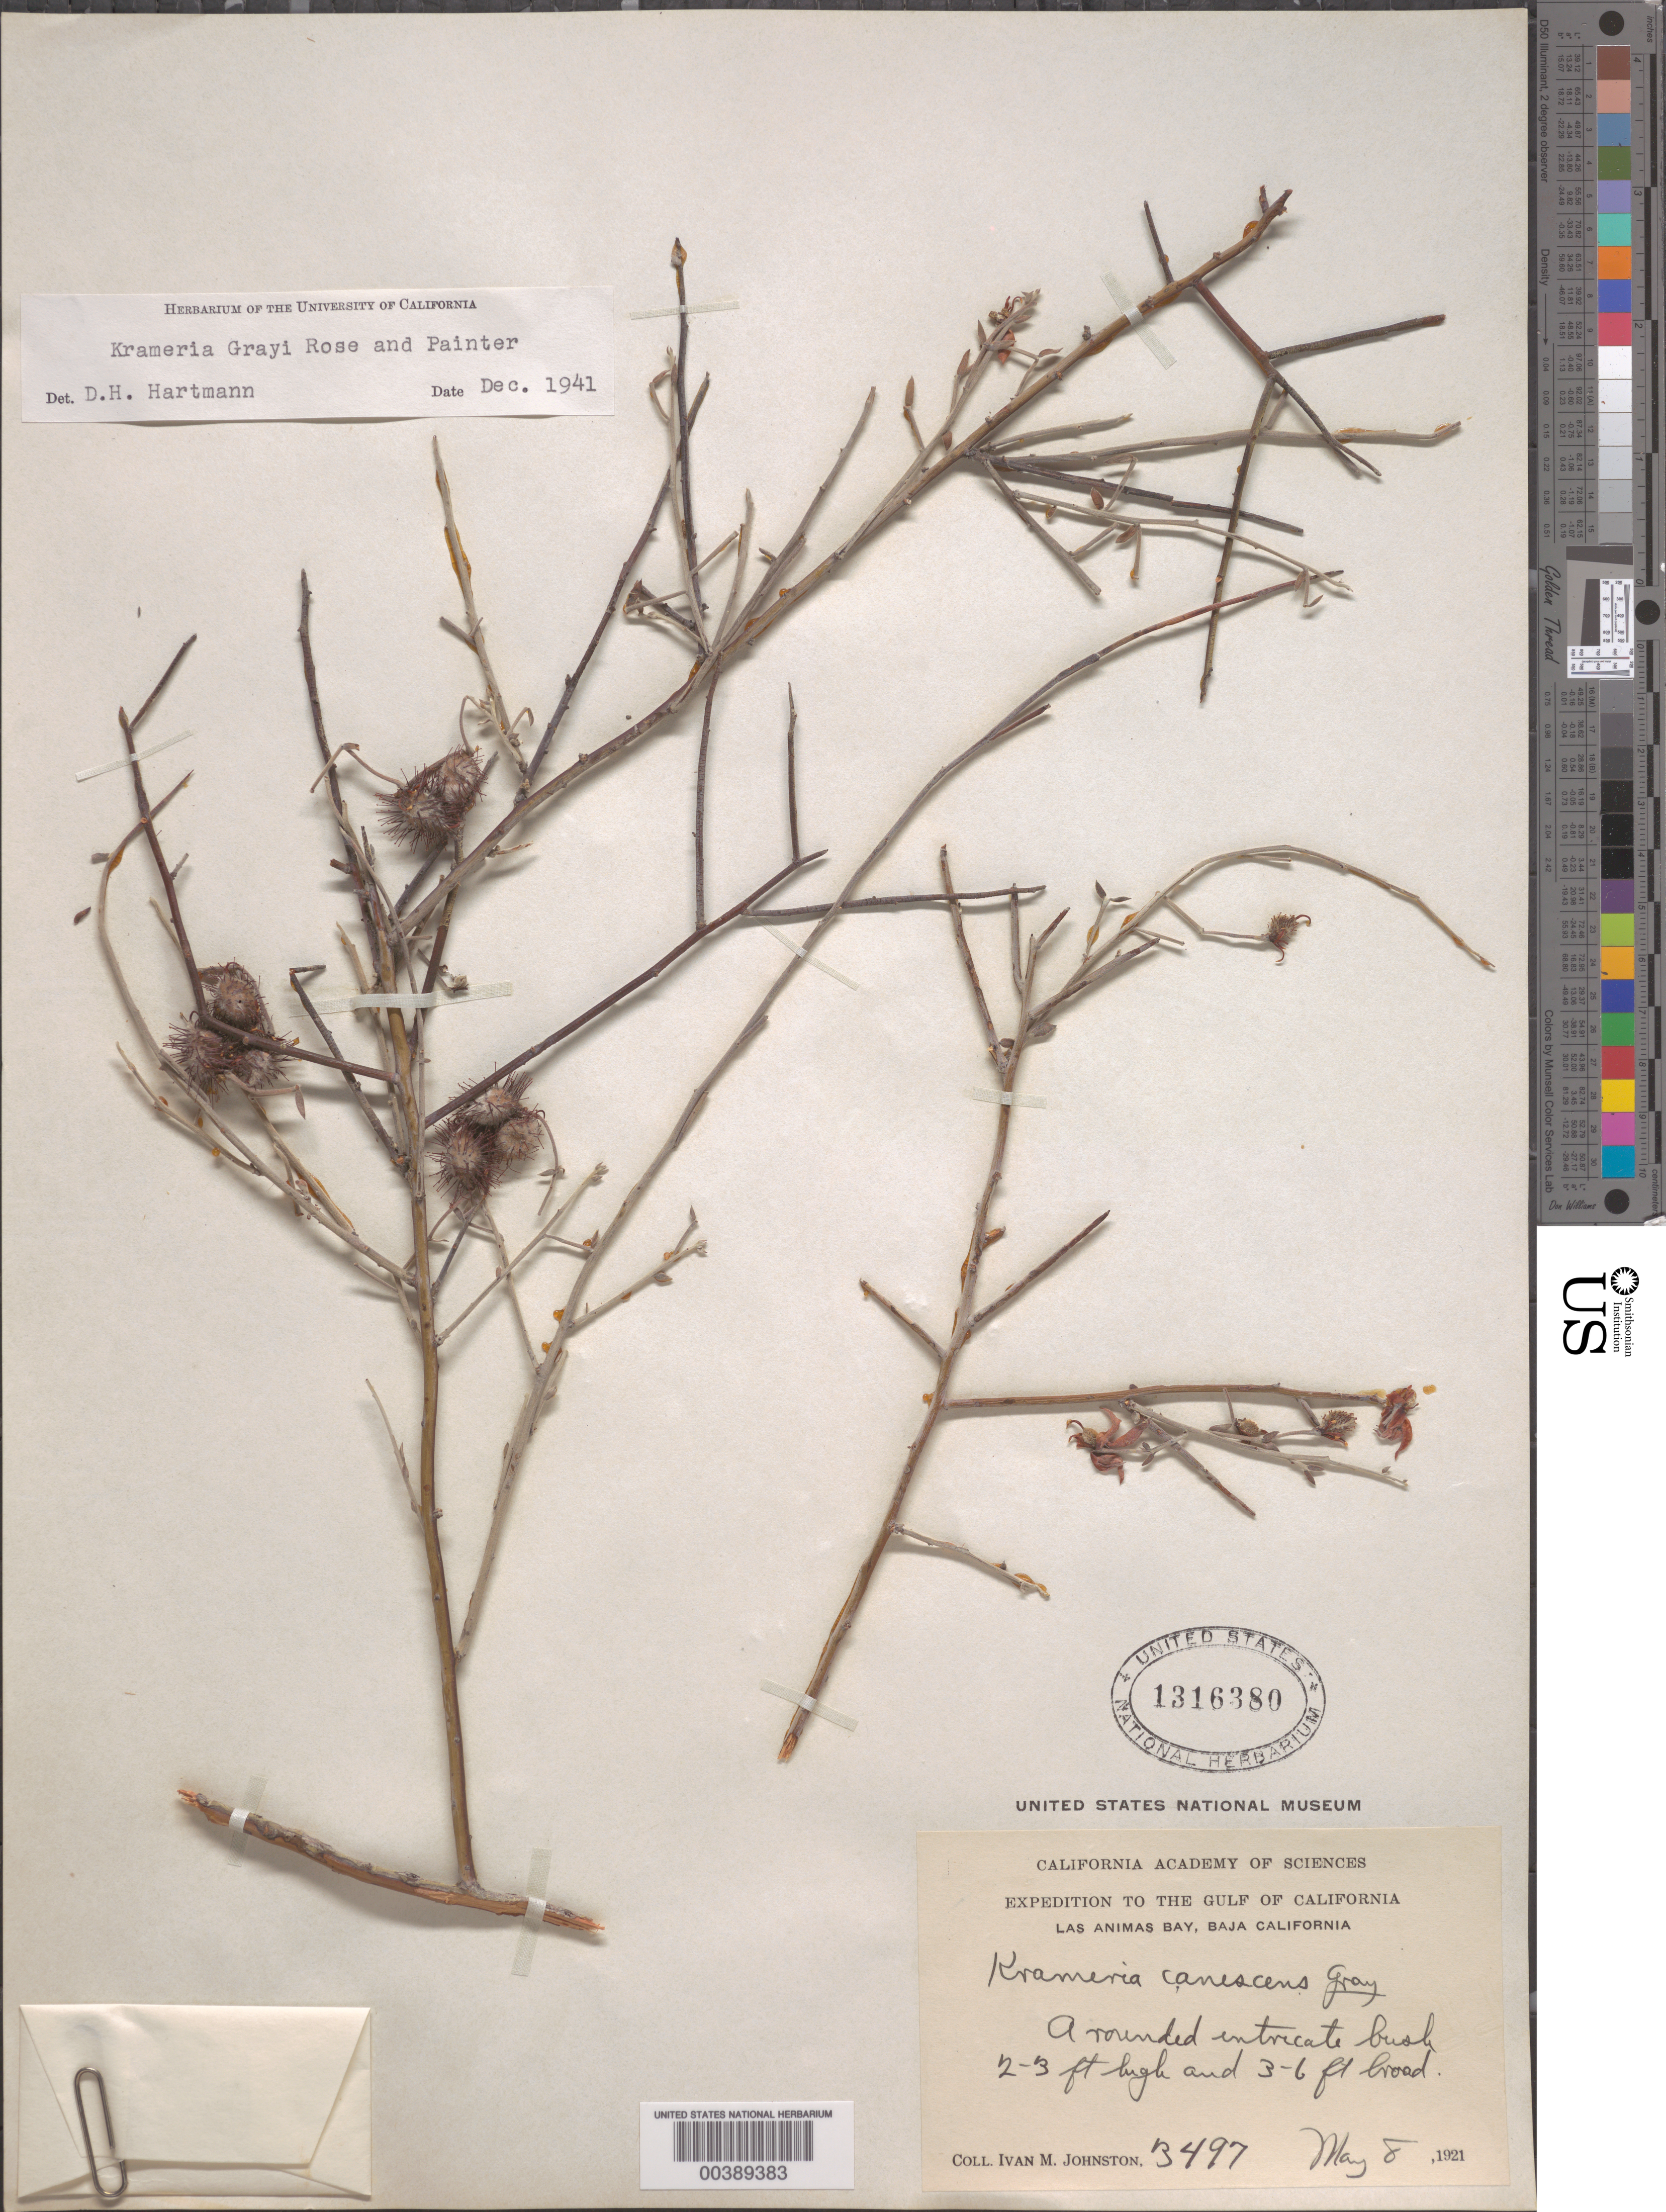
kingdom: Plantae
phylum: Tracheophyta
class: Magnoliopsida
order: Zygophyllales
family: Krameriaceae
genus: Krameria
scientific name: Krameria grayi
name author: Rose & J.H. Painter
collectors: I.M. Johnston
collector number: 3497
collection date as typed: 08 May 1921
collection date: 1921-05-08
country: Mexico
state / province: Baja California Norte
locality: Las Animas Bay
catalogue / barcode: US 1316380